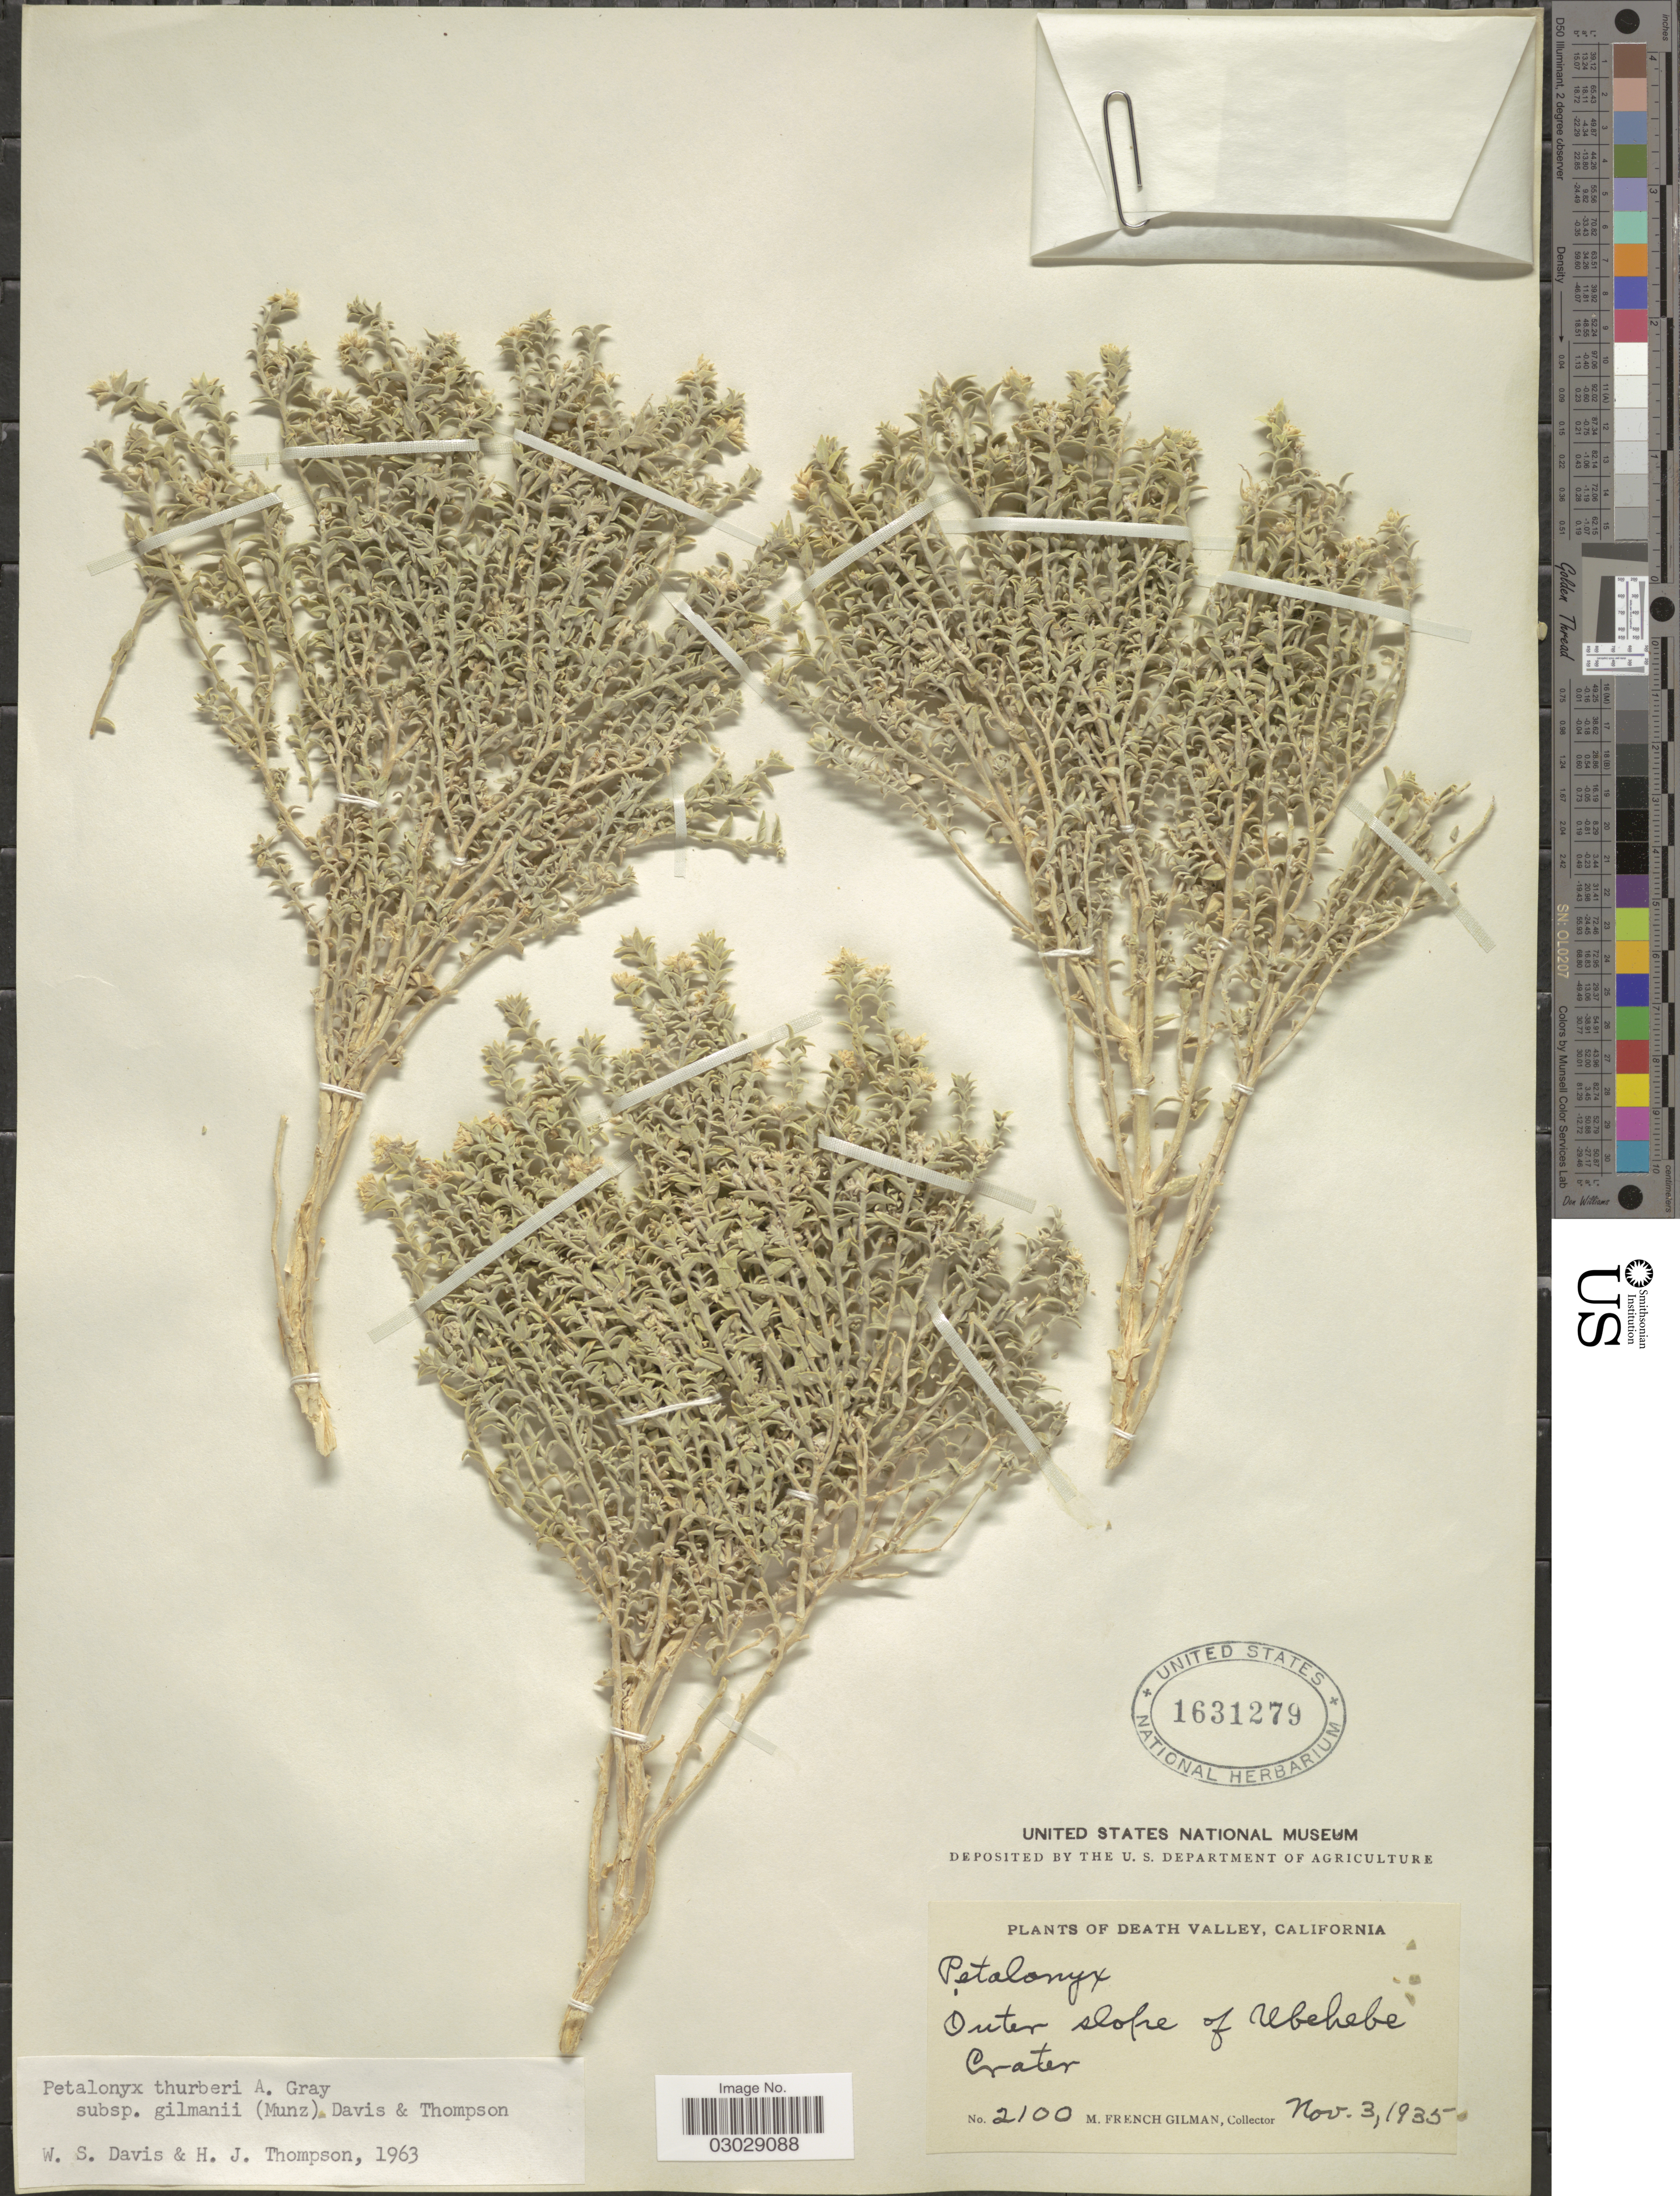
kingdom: Plantae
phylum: Tracheophyta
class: Magnoliopsida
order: Cornales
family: Loasaceae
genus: Petalonyx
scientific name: Petalonyx thurberi subsp. gilmanii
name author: (Munz) W.S. Davis & H.J. Thomps.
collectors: M. F. Gilman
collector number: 2100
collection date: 1935-11-03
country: United States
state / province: California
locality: Death Valley. Outer slope of Ubehebe Crater.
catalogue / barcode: US 1631279